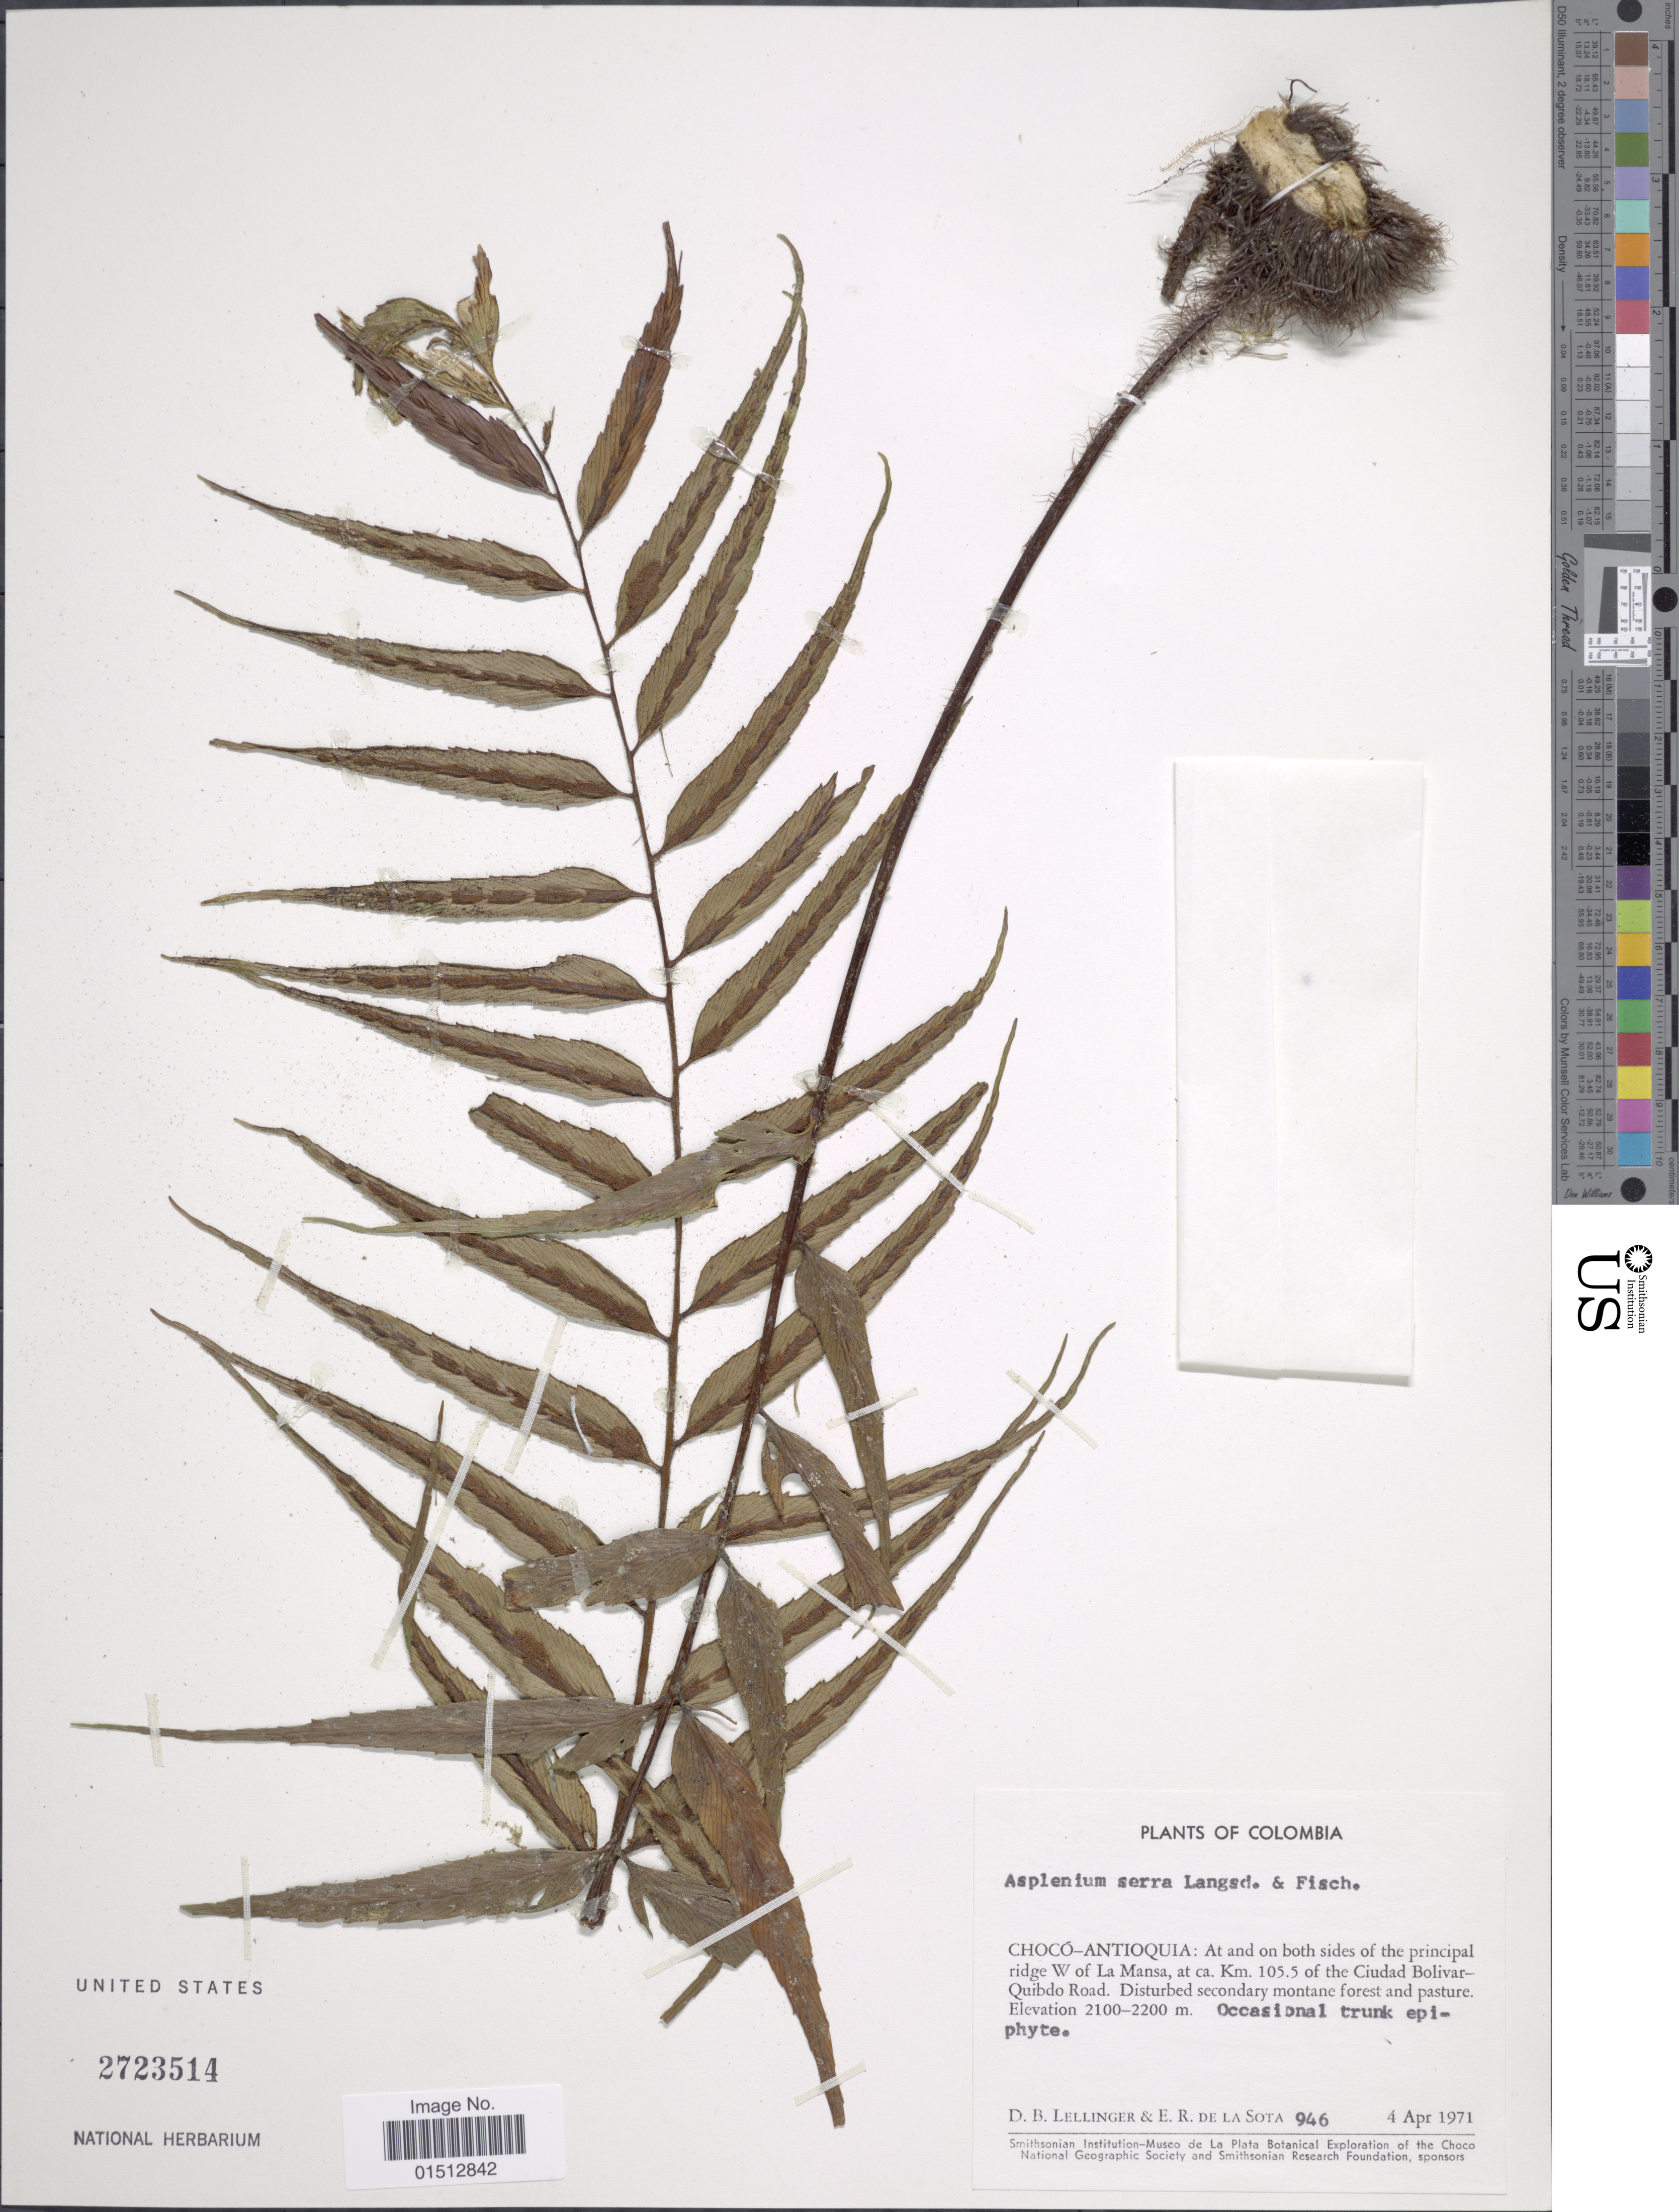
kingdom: Plantae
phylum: Tracheophyta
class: Polypodiopsida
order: Polypodiales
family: Aspleniaceae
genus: Asplenium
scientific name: Asplenium serra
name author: Langsd. & Fisch.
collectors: D. B. Lellinger & E. R. de la Sota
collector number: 946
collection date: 1971-04-04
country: Colombia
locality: Columbia, Choco-Antioquia: At and on both sides of the principal ridge W of La Mansa, at ca. Km. 105.5 of the Ciudad Bolivar-Quibdo Road,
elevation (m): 2100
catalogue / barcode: US 2723514